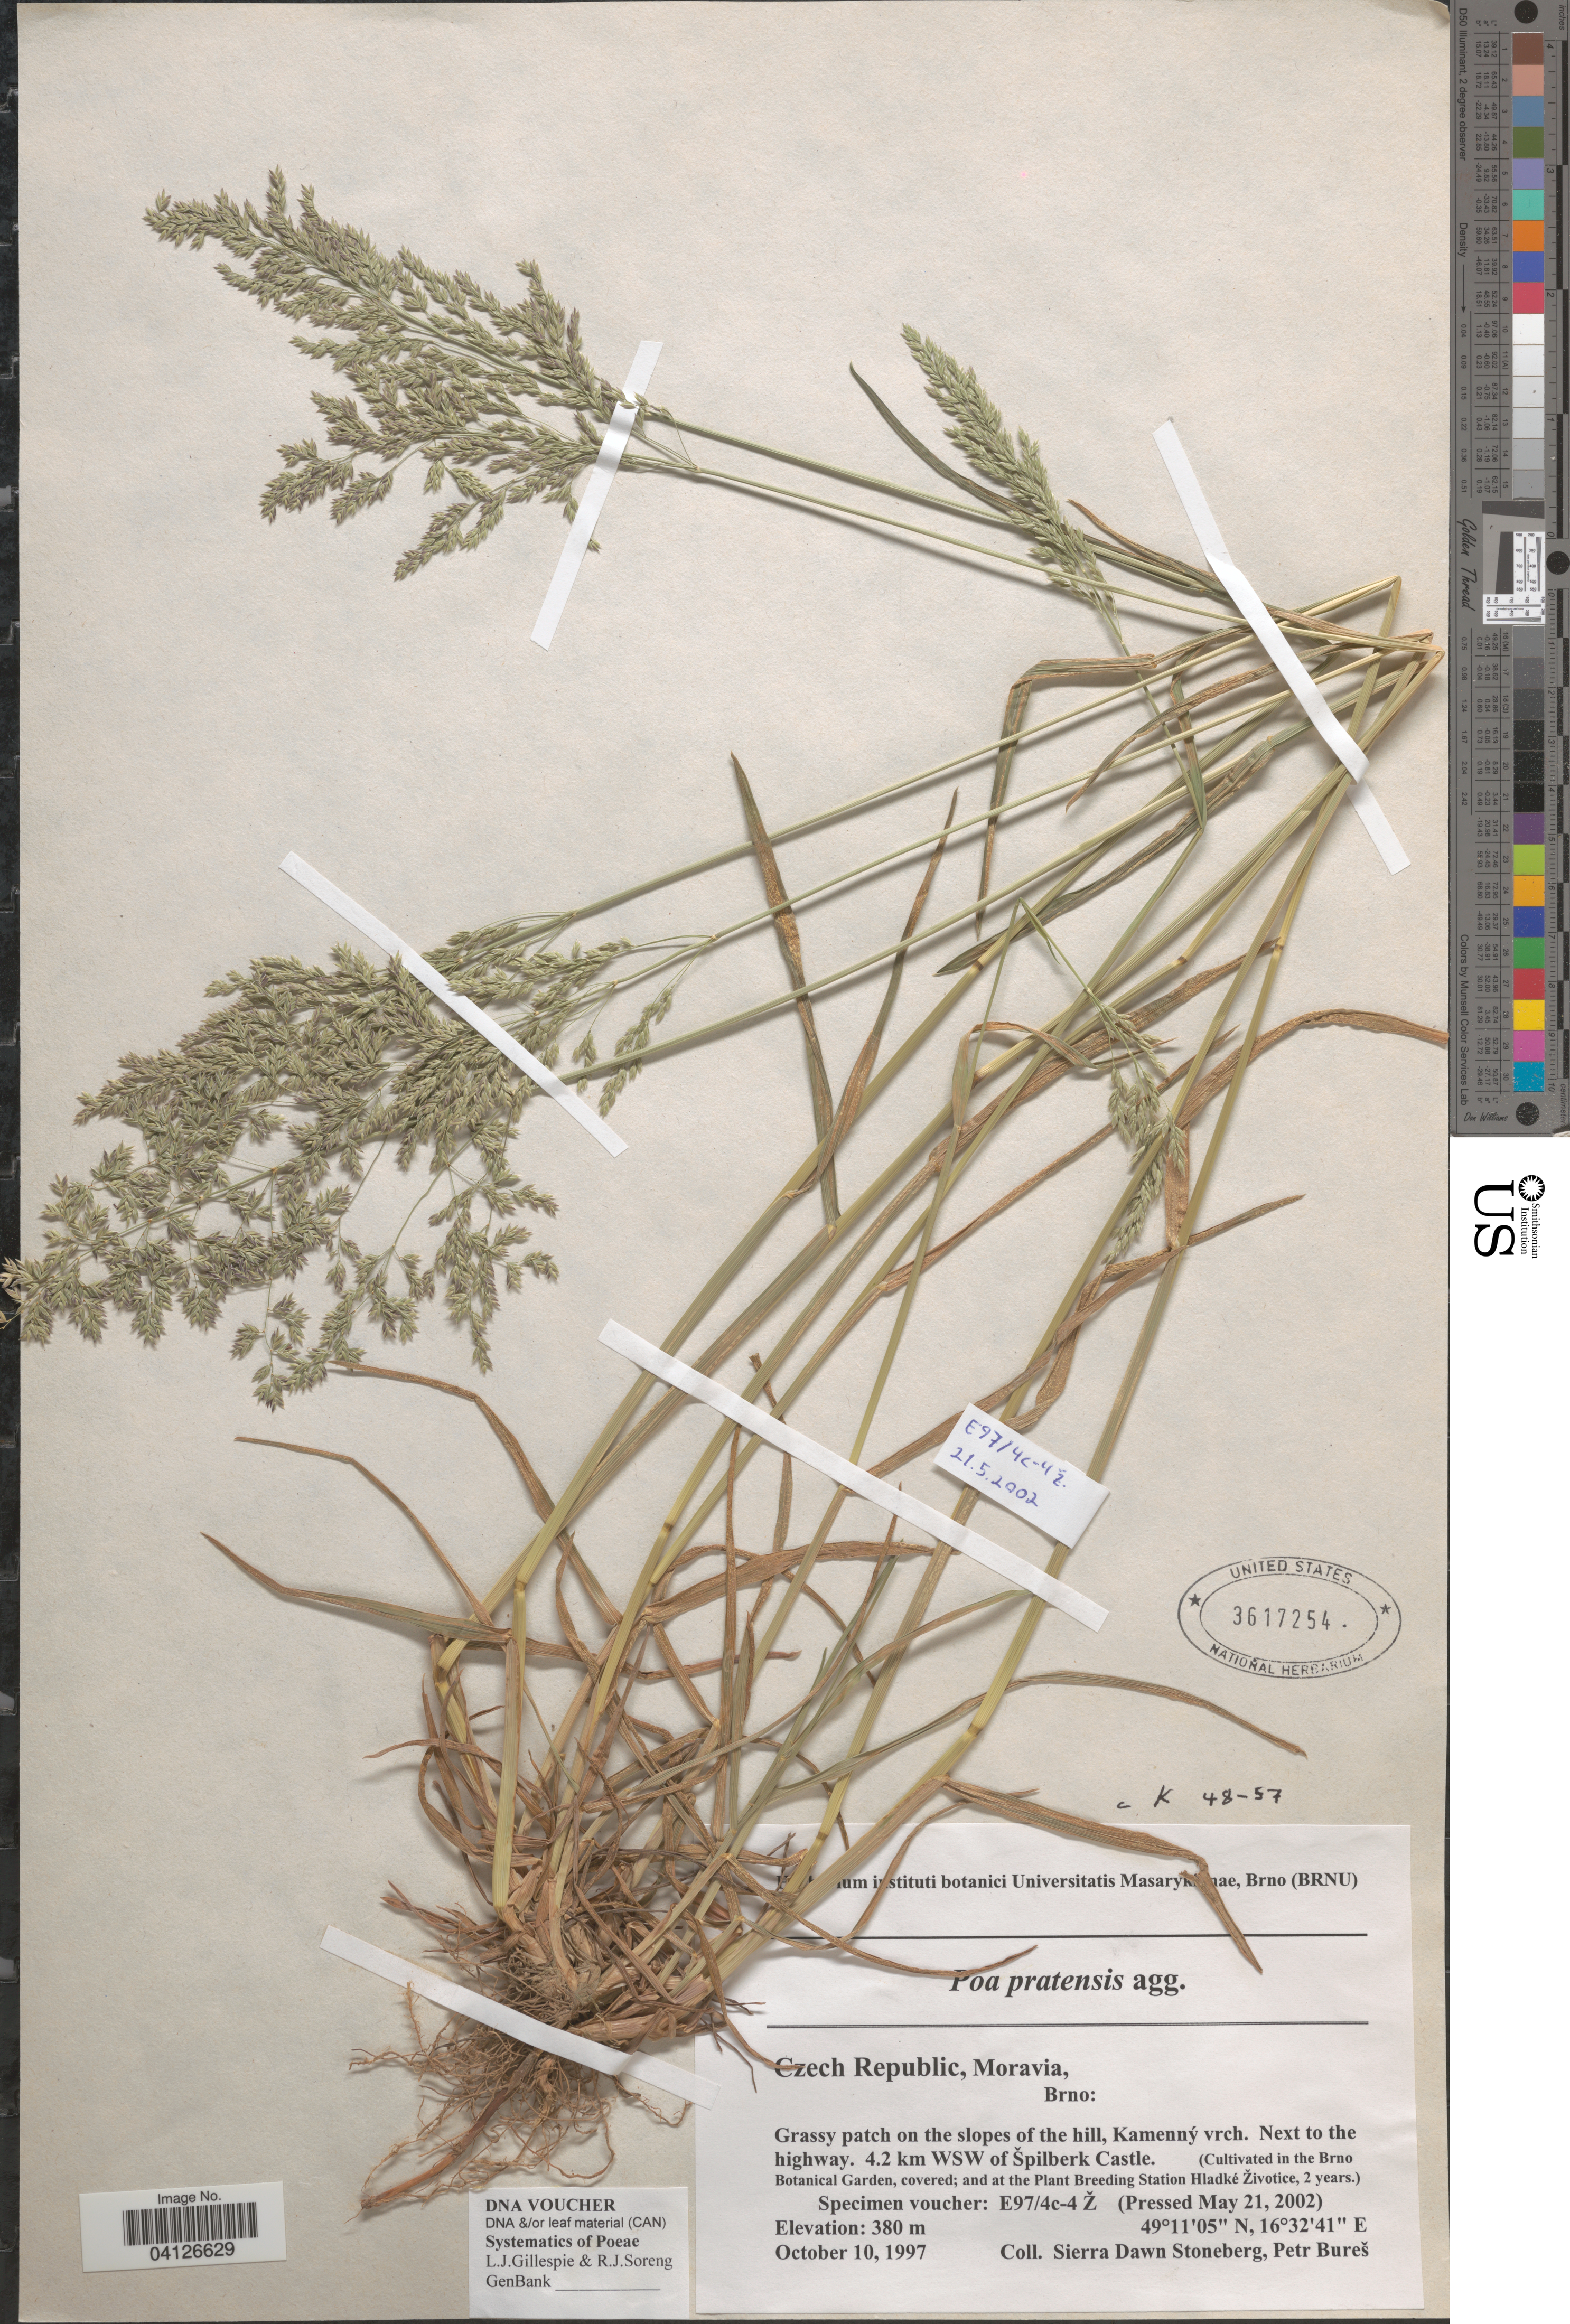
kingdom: Plantae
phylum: Tracheophyta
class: Liliopsida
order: Poales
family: Poaceae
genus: Poa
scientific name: Poa pratensis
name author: L.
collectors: S. D. Stoneberg-Holt & P. Bures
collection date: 2002-05-21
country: Czechia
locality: (Cultivated in the Brno Botanical Garden, covered; and at the Plant Breeding Station Hladké Životice, 2 years.).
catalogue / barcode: US 3617254